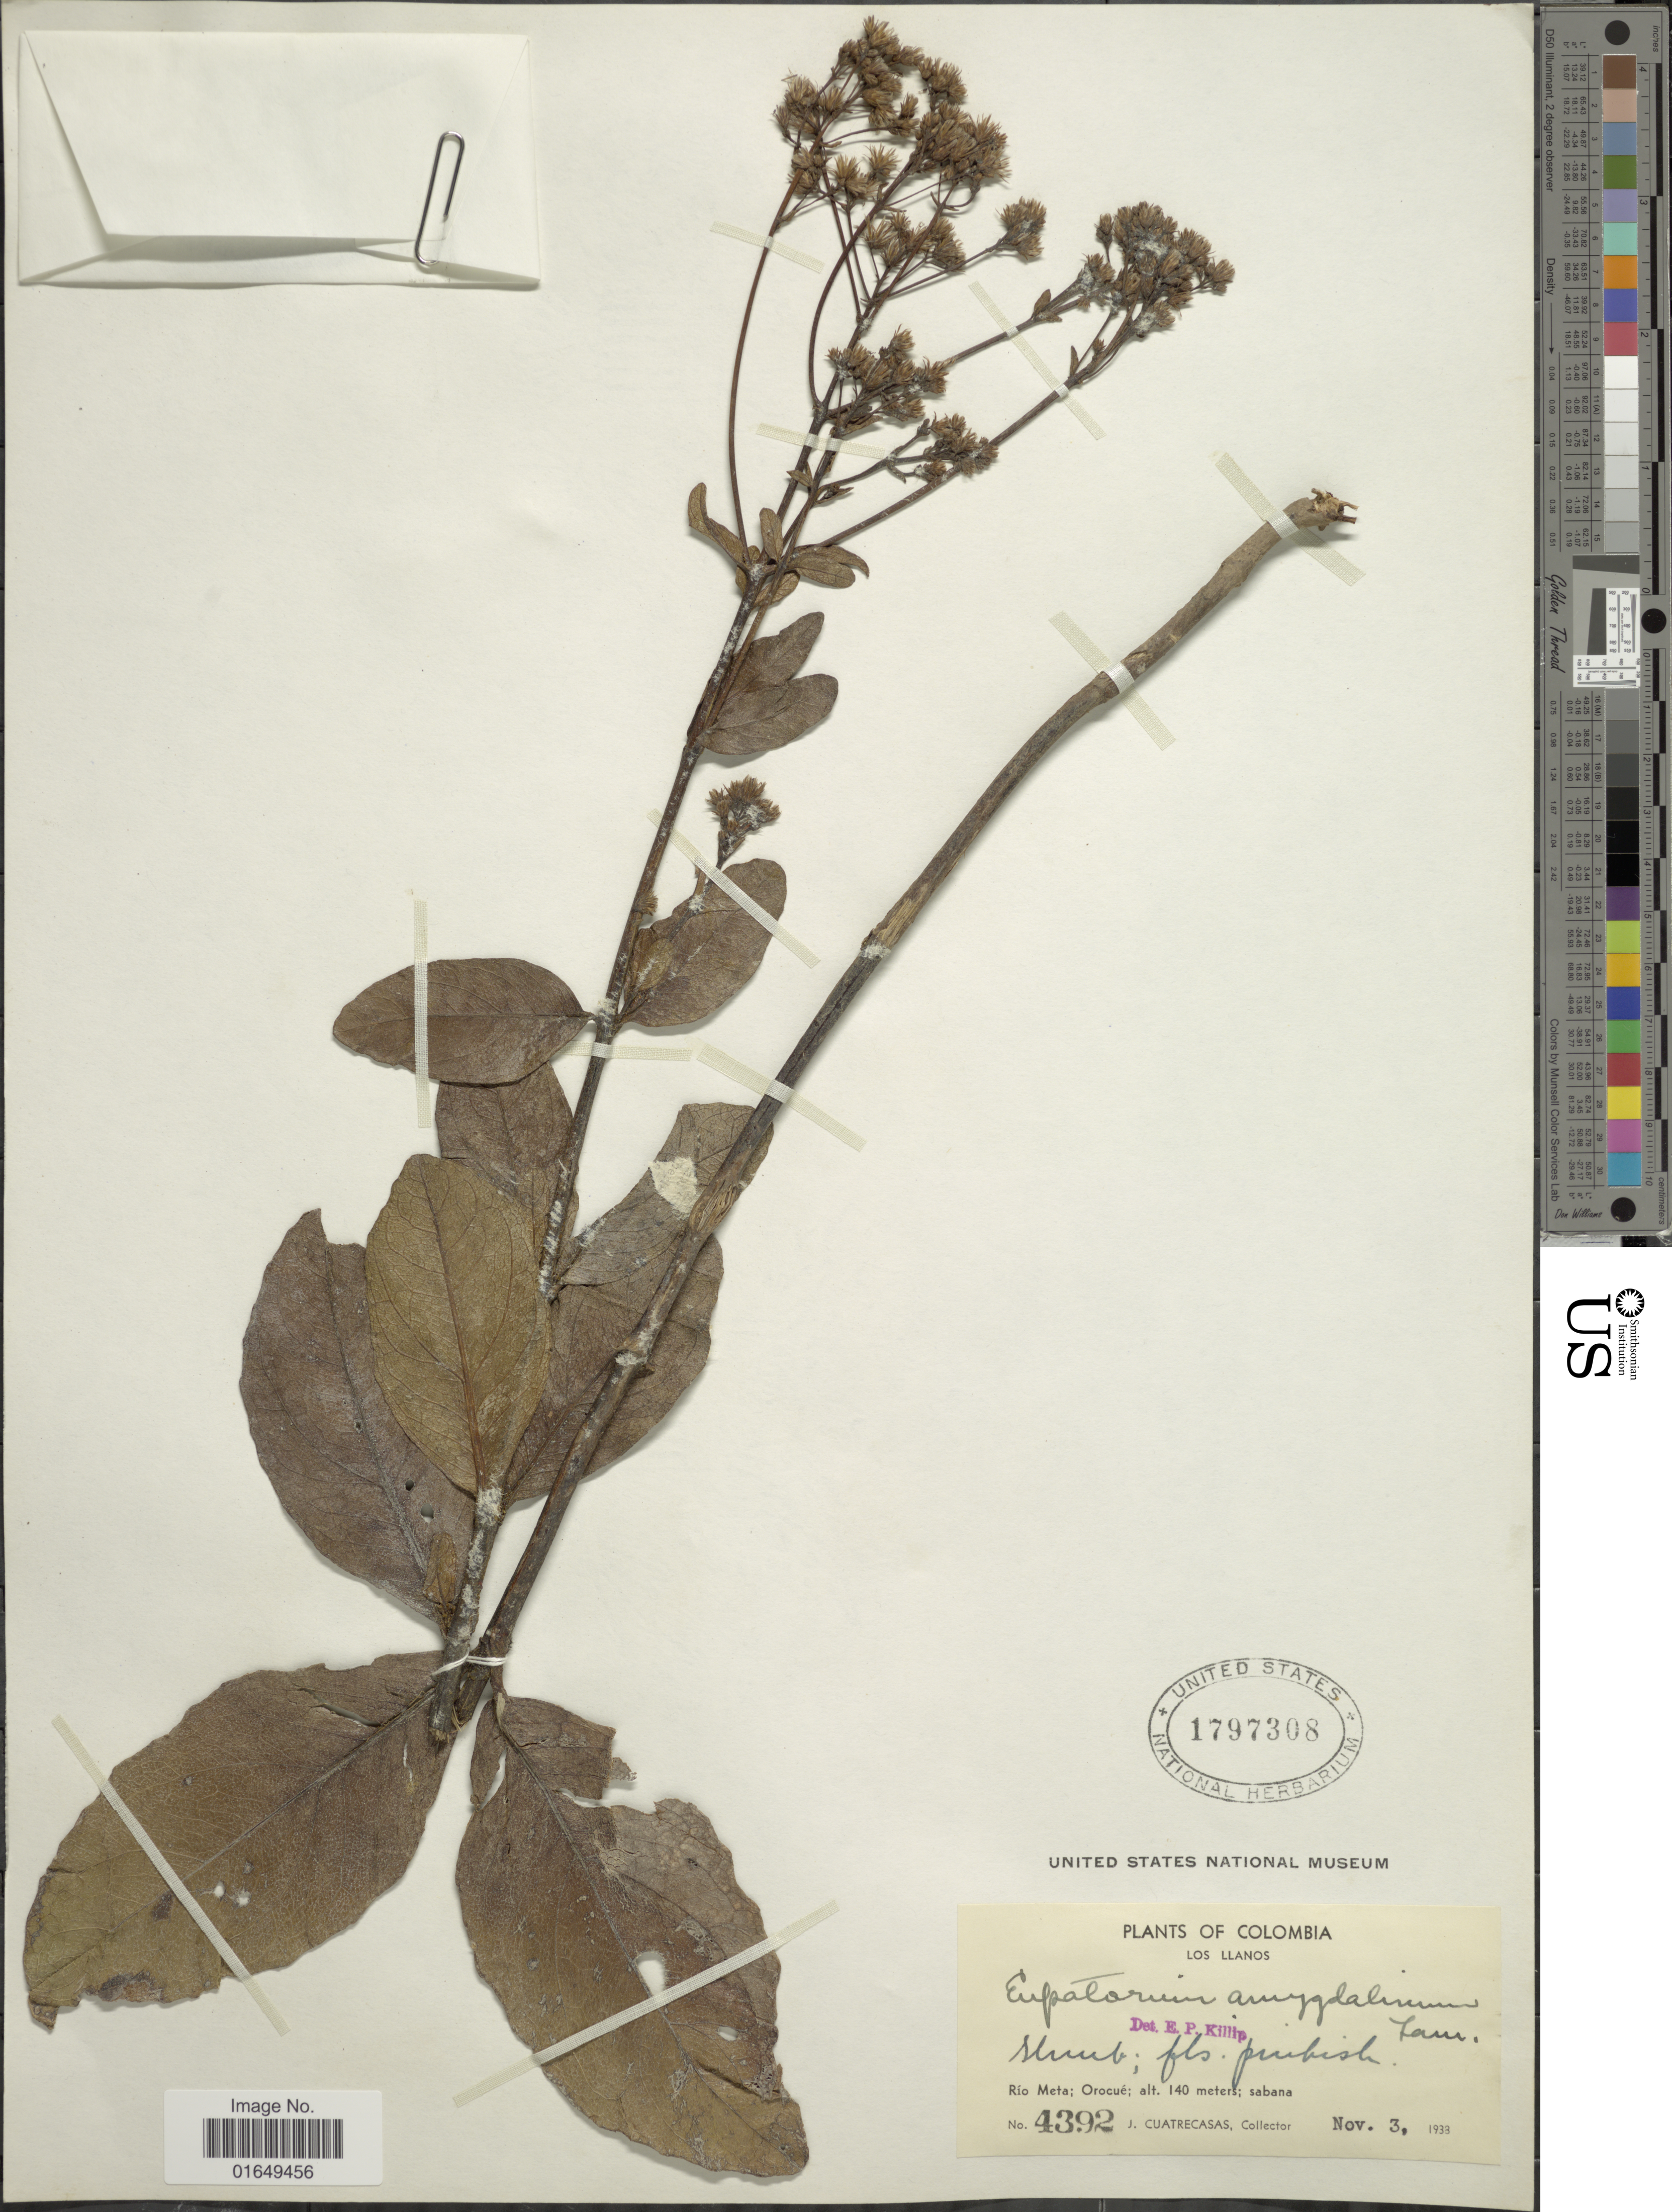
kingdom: Plantae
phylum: Tracheophyta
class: Magnoliopsida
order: Asterales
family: Asteraceae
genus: Ayapana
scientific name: Ayapana amygdalina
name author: (Lam.) R.M. King & H. Rob.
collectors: J. Cuatrecasas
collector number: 4392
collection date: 1933-11-03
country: Colombia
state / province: Meta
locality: Rio Meta; Orocué, Los Llanos.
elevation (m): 140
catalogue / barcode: US 1797308